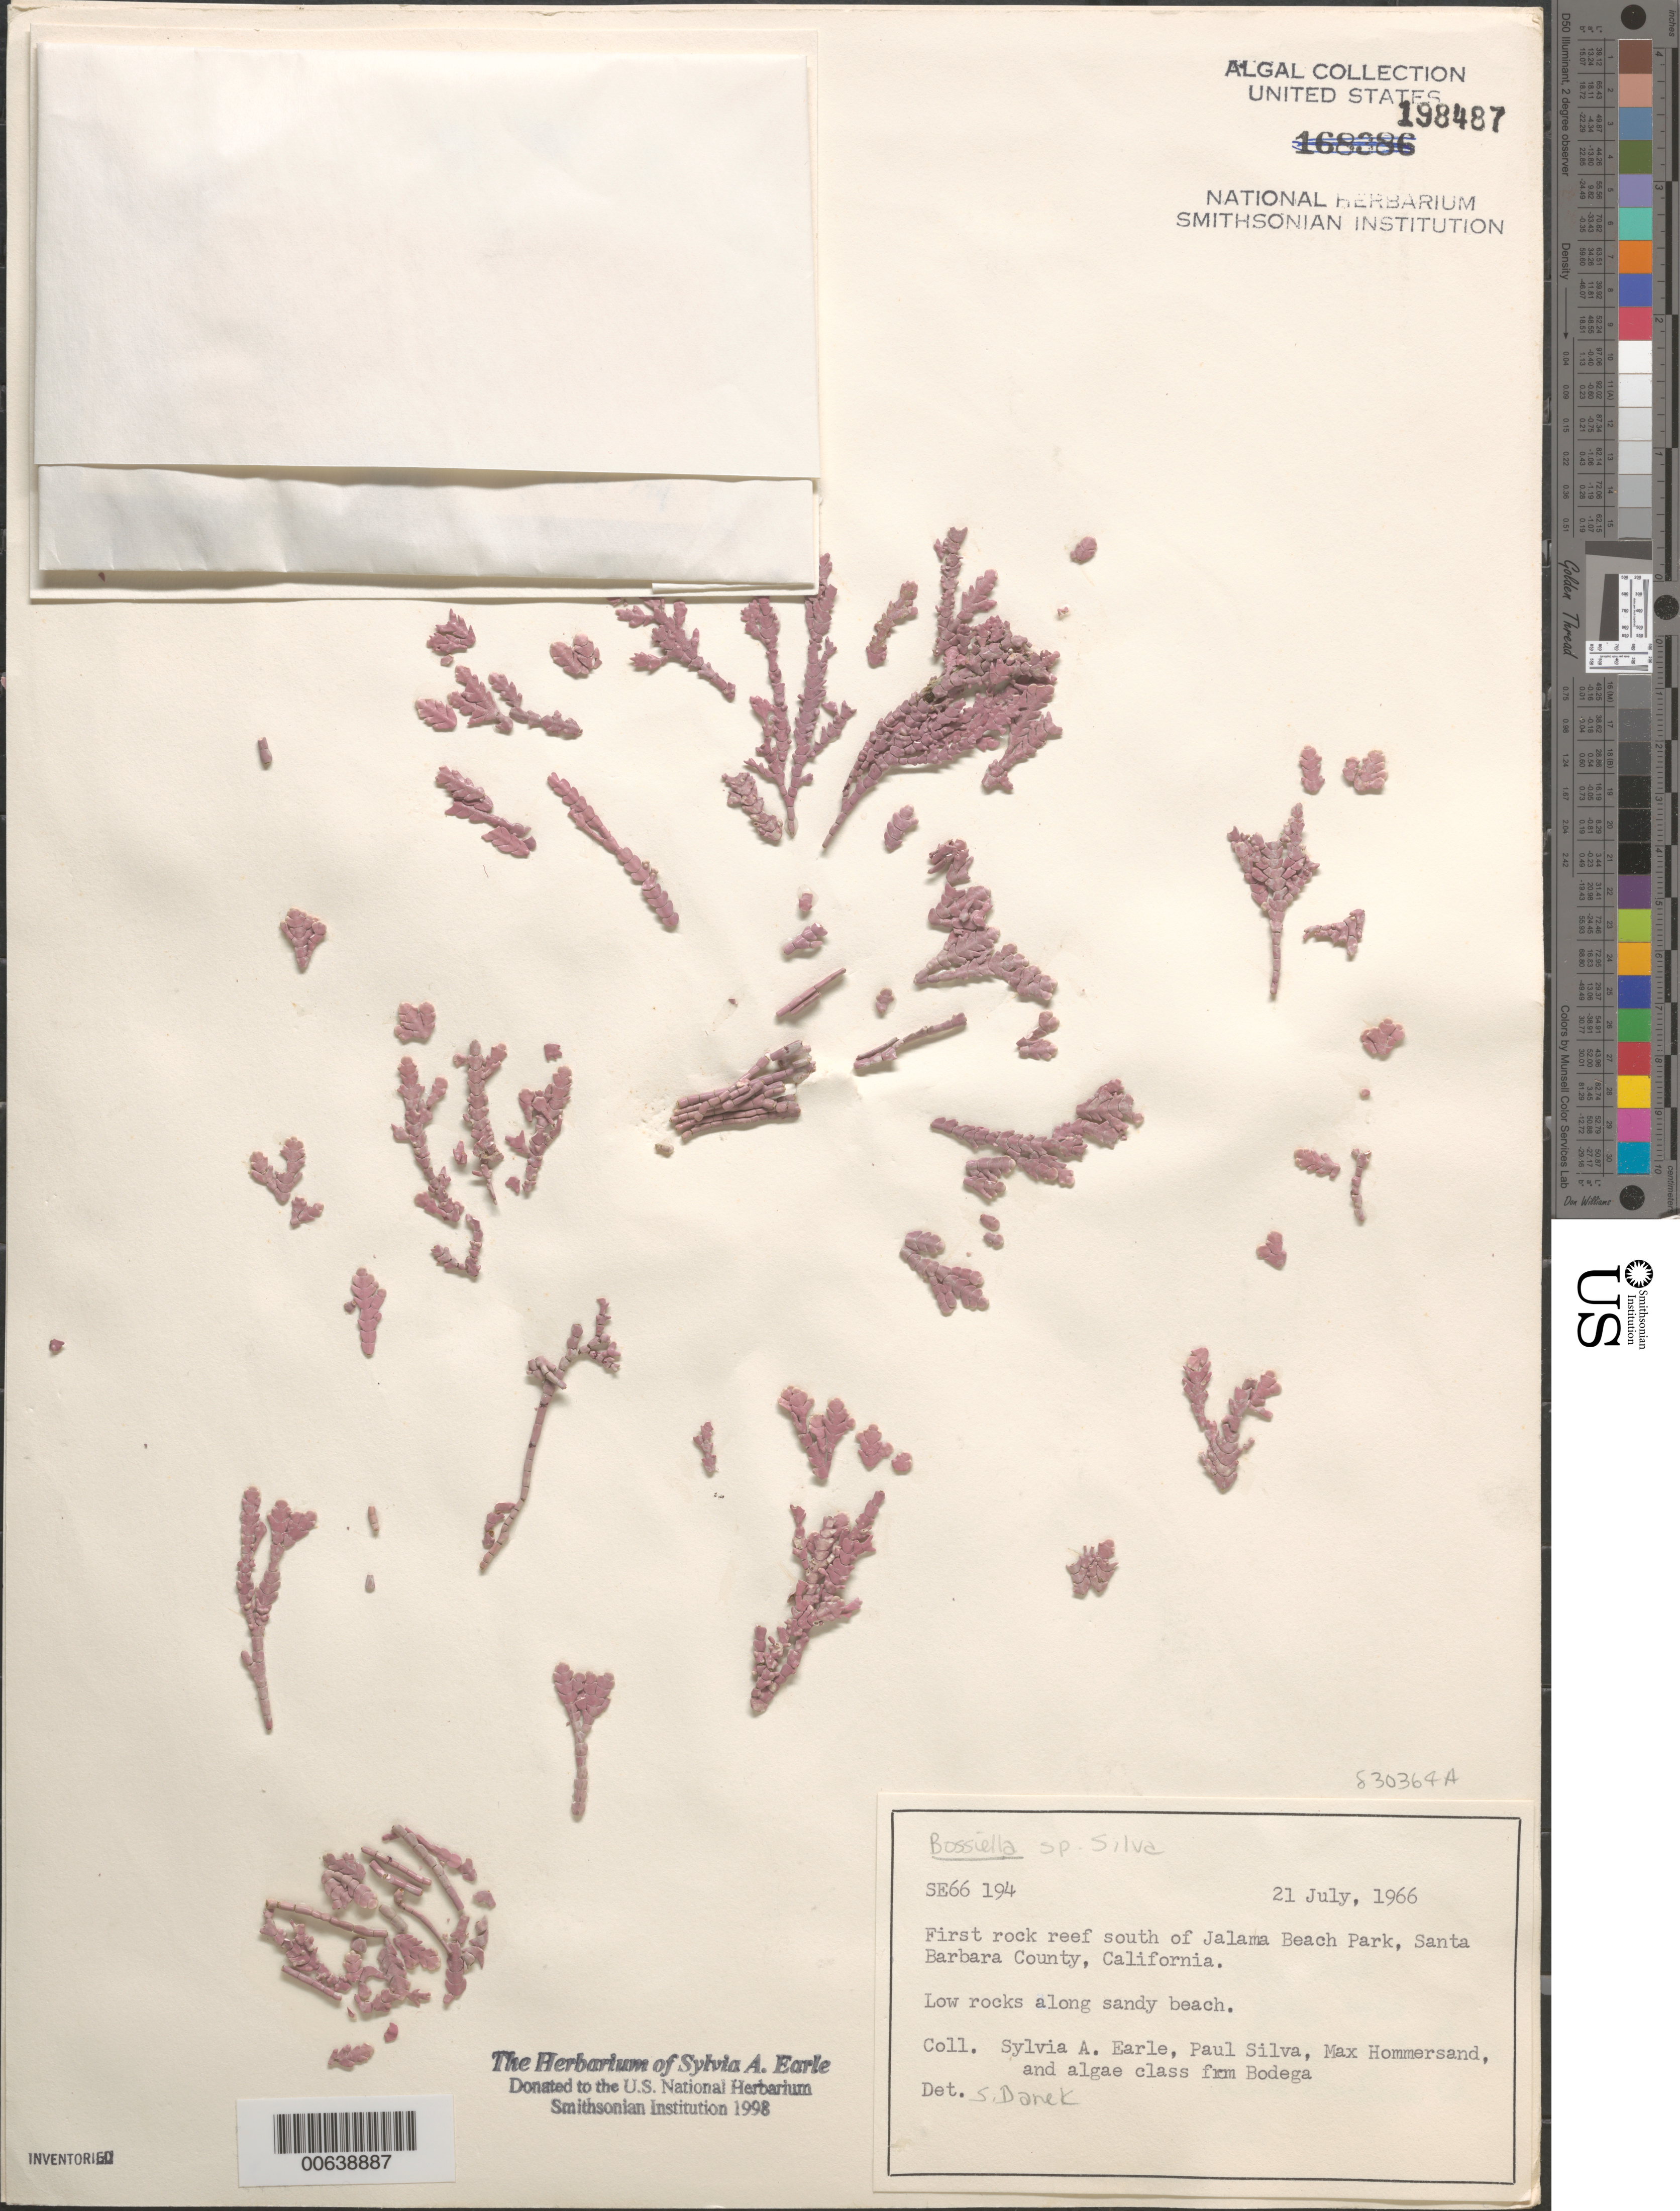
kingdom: Plantae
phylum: Rhodophyta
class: Florideophyceae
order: Corallinales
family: Corallinaceae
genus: Bossiella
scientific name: Bossiella sp.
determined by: Danek, S. L.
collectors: S. A. Earle, P. C. Silva, M. H. Hommersand & Bodega Algae Class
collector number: Se 66194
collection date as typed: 21 Jul 1966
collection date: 1966-07-21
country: United States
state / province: California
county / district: Santa Barbara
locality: Reef south of Jalama Beach Park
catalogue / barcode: US 198487